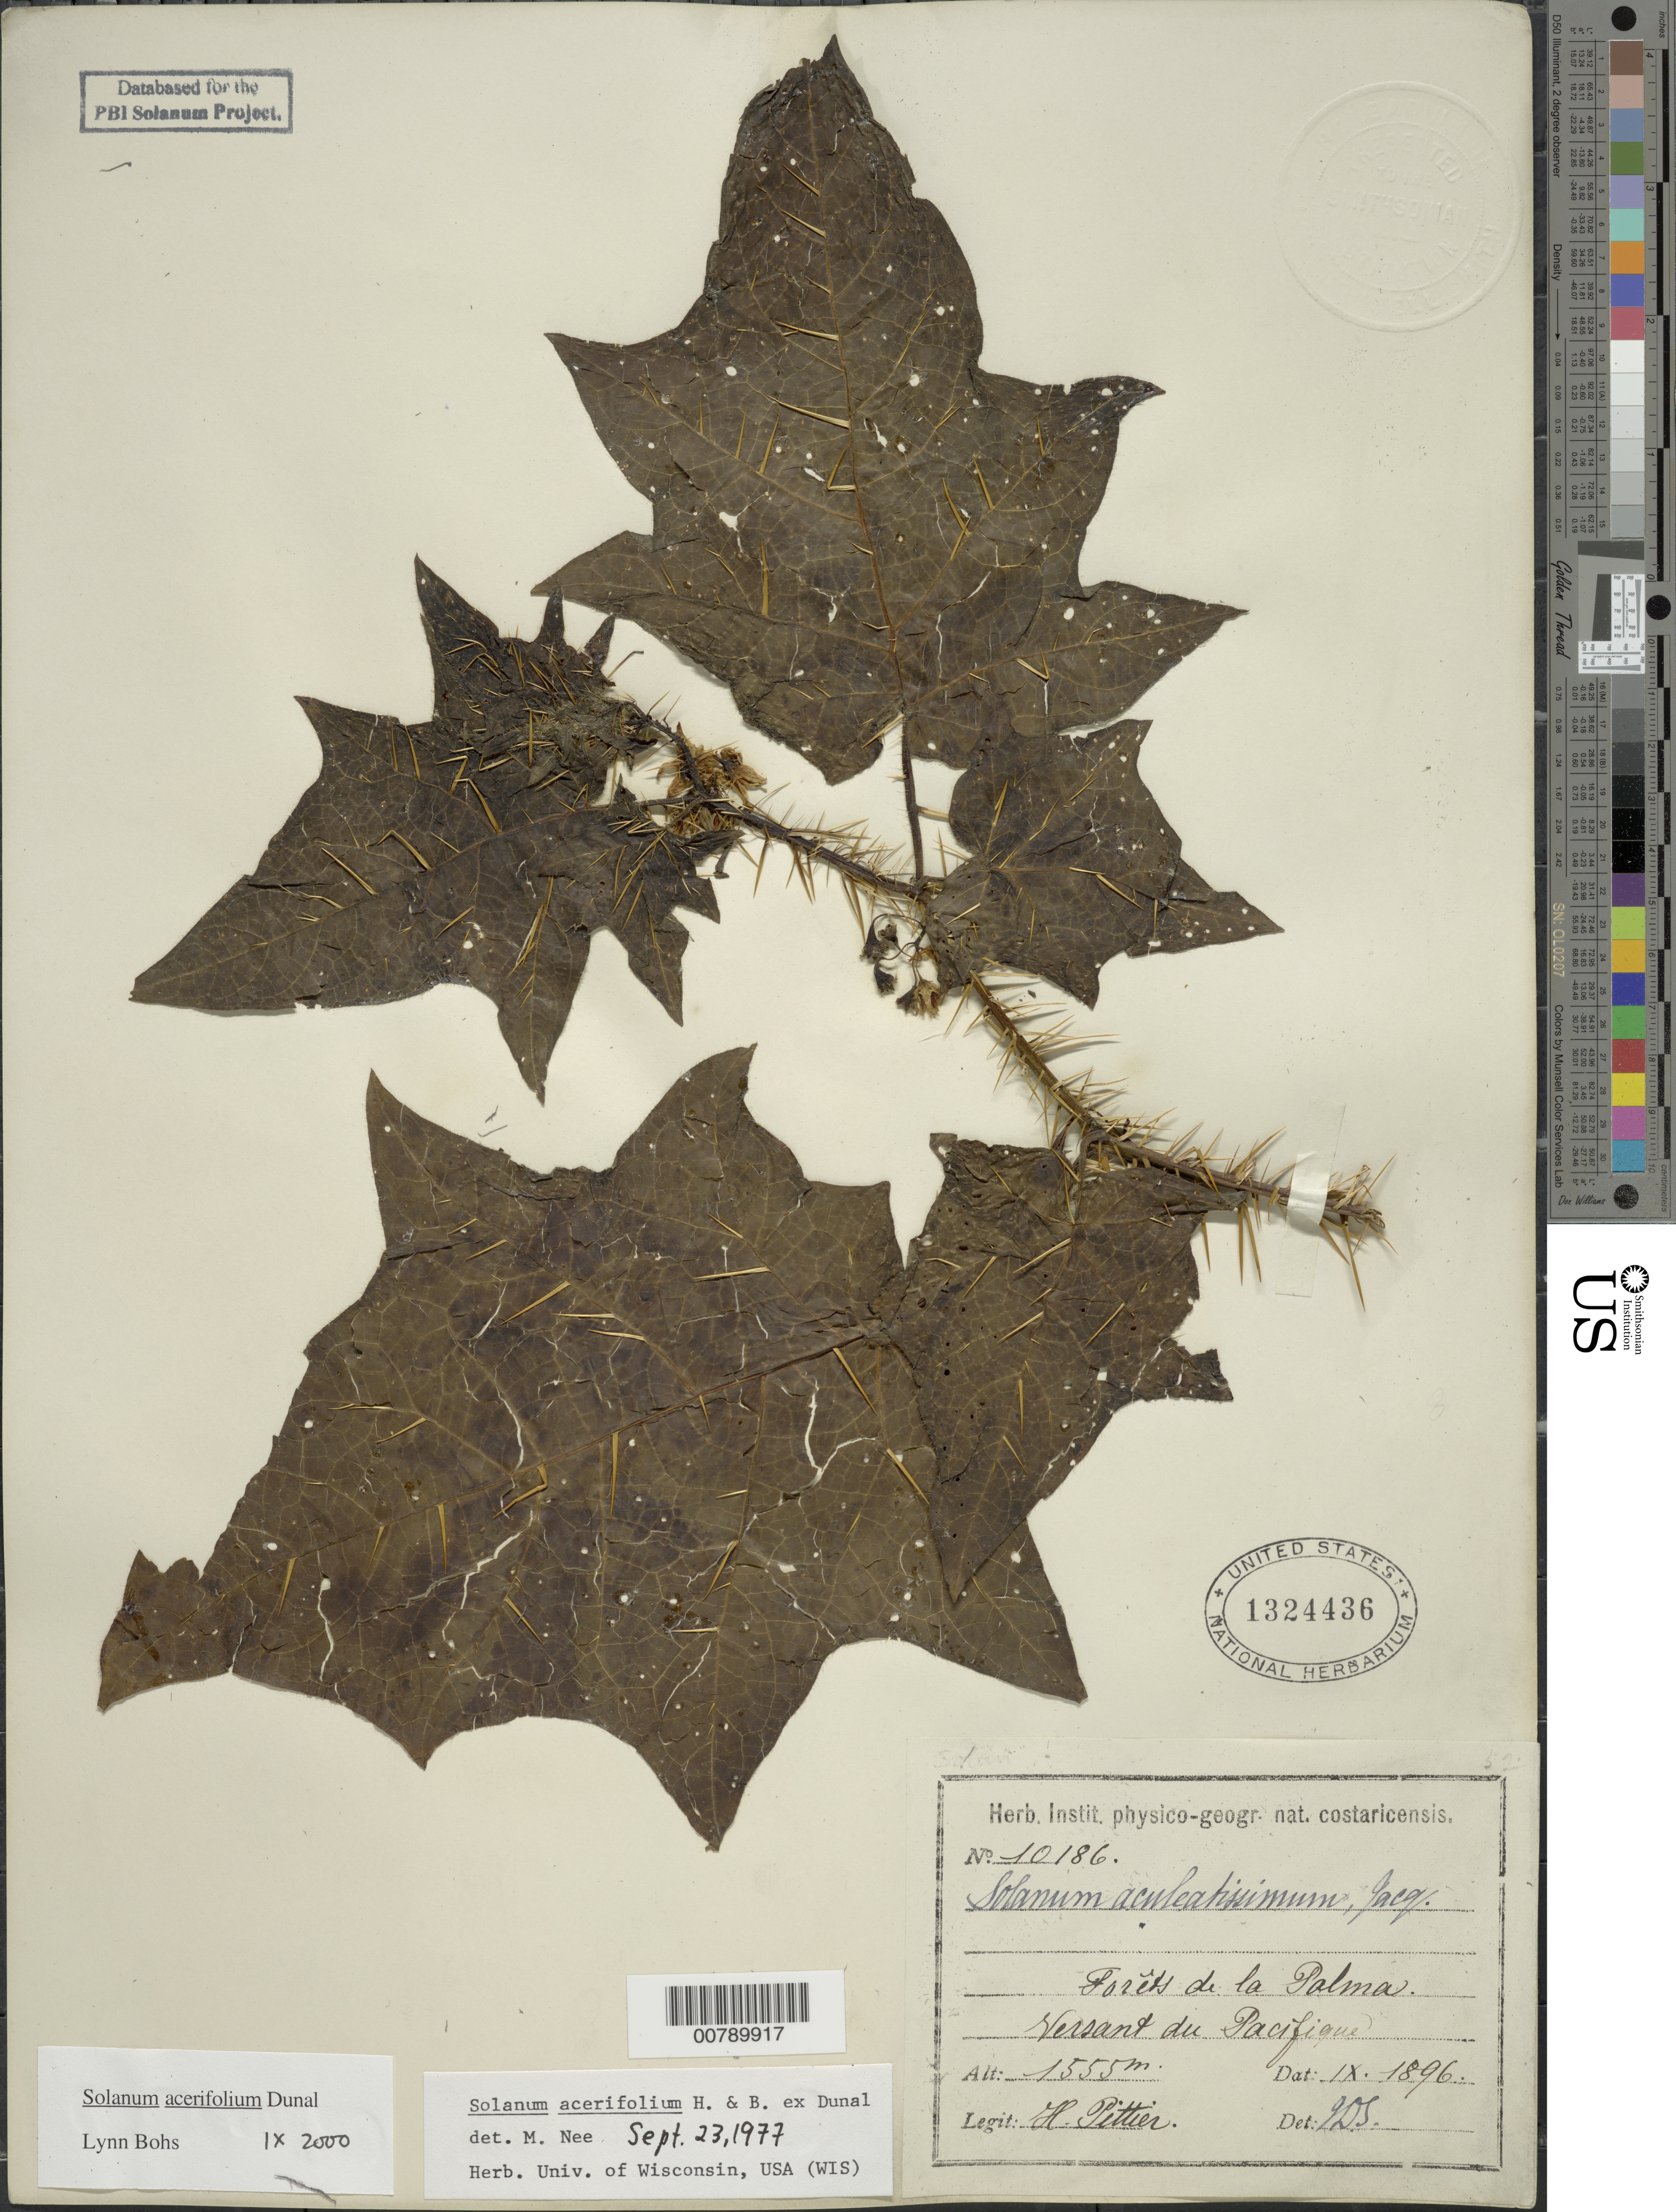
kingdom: Plantae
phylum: Tracheophyta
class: Magnoliopsida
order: Solanales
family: Solanaceae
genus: Solanum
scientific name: Solanum acerifolium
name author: Humb. & Bonpl. ex Dunal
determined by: Bohs, L. A.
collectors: H. F. Pittier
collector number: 10186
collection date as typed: Sep 1896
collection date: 1896-09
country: Costa Rica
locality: Forets de la Palma, versant du Pacifique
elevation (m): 1550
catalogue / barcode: US 1324436